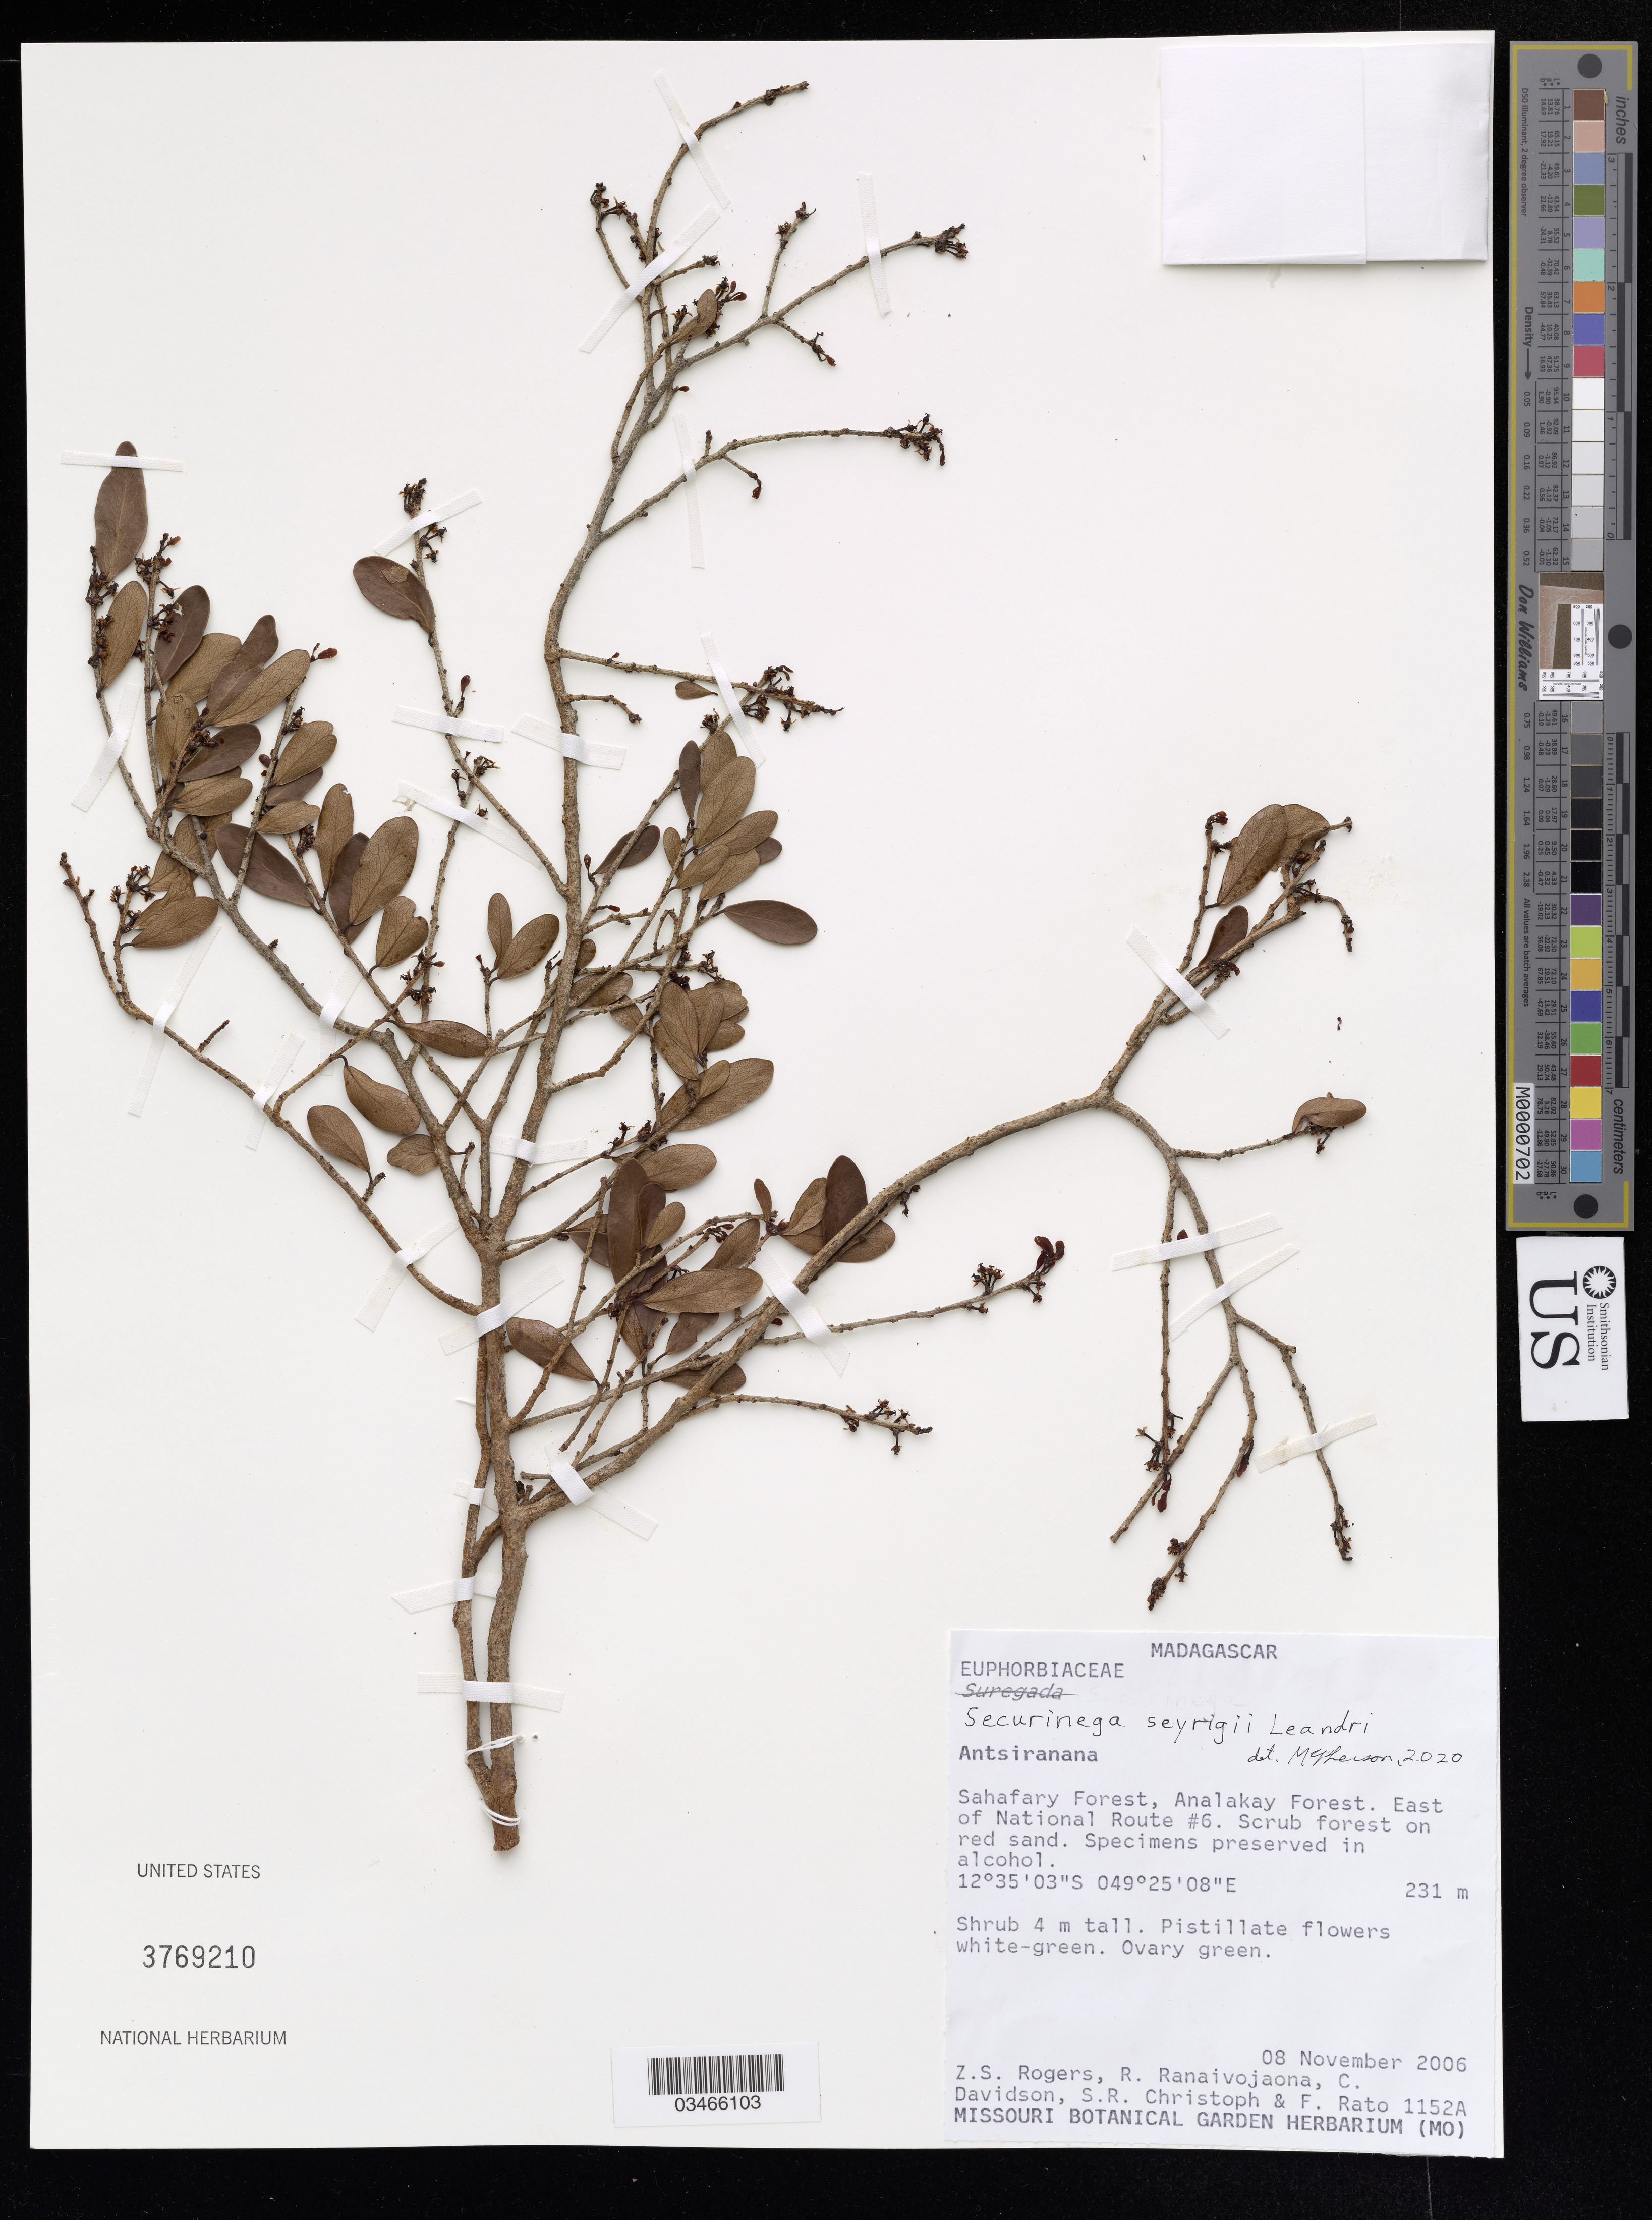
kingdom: Plantae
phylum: Tracheophyta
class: Magnoliopsida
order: Malpighiales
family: Phyllanthaceae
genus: Securinega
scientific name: Securinega seyrigii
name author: Leandri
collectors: Z. S. Rogers, R. Ranaivojaona, C. Davidson & S. Christoph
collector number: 1152A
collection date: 2006-11-08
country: Madagascar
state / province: Antsiranana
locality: Sahafary Forest, Analakay Forest. East of National Route #6.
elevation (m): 231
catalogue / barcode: US 3769210